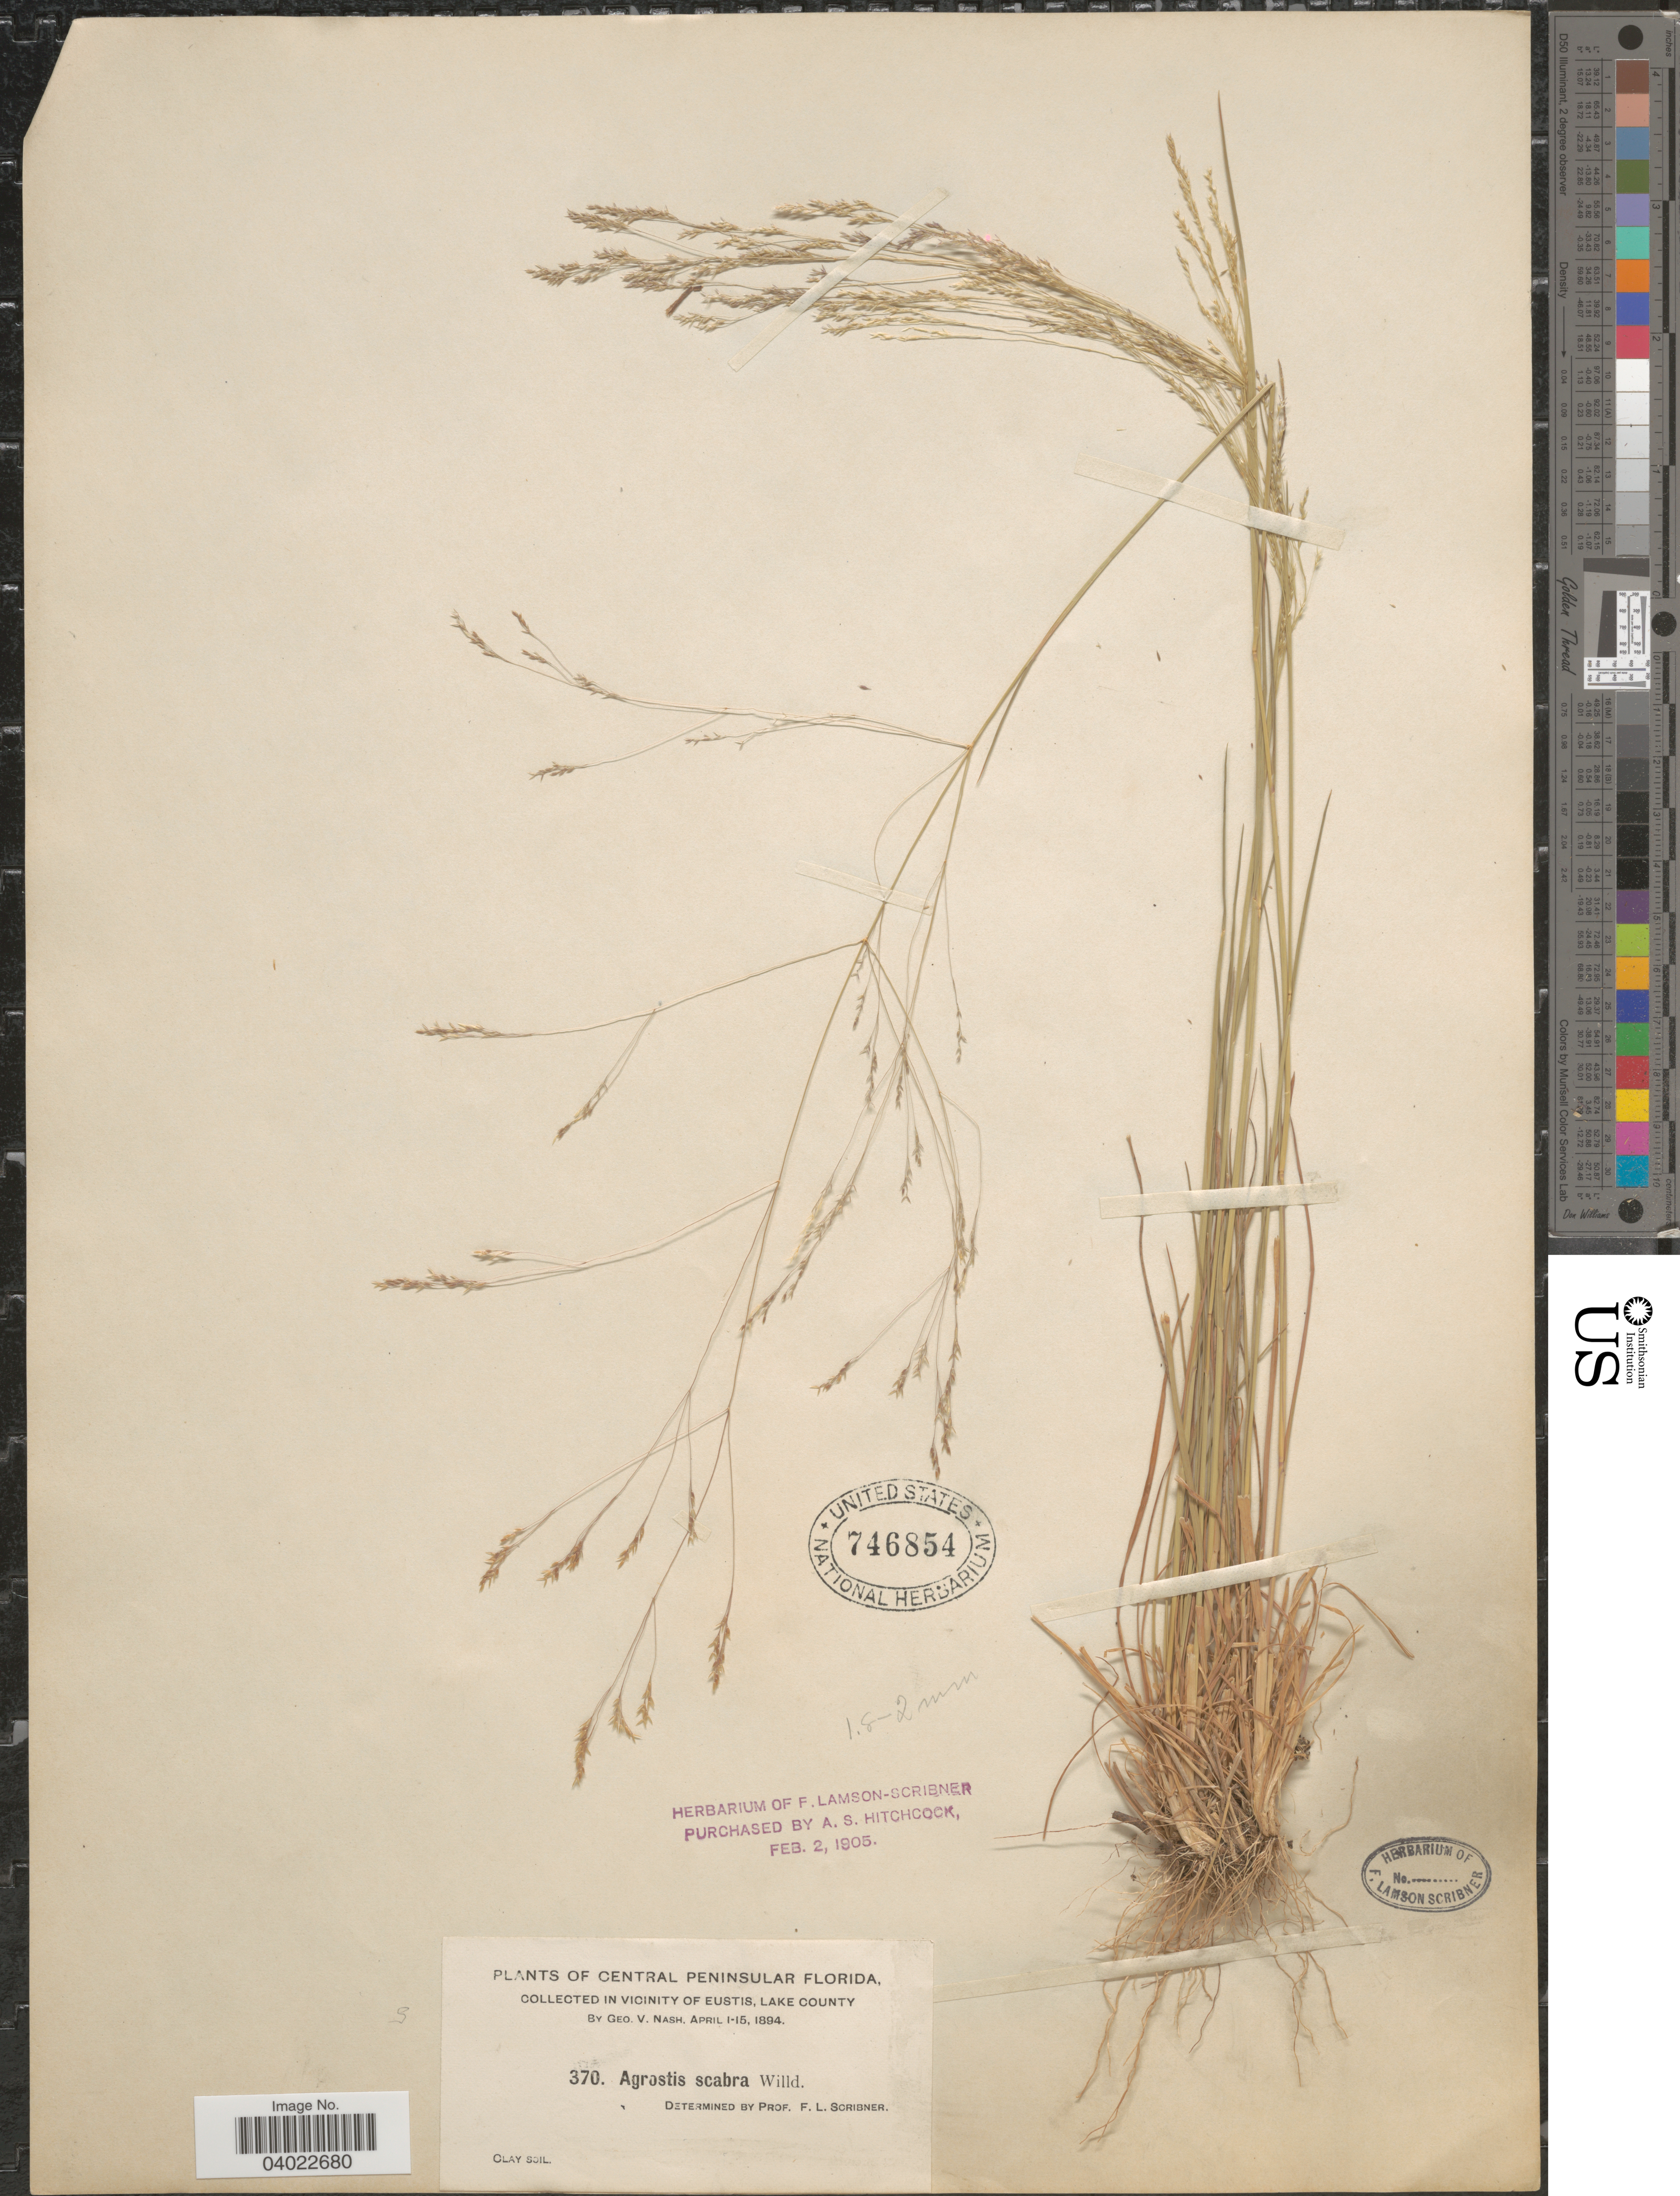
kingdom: Plantae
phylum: Tracheophyta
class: Liliopsida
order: Poales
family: Poaceae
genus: Agrostis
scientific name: Agrostis scabra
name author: Willd.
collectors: G. V. Nash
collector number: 370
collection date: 1894-04-01/1894-04-15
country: United States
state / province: Florida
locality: Central Peninsular Florida. In vicinity of Eustis, Lake County.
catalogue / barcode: US 746854